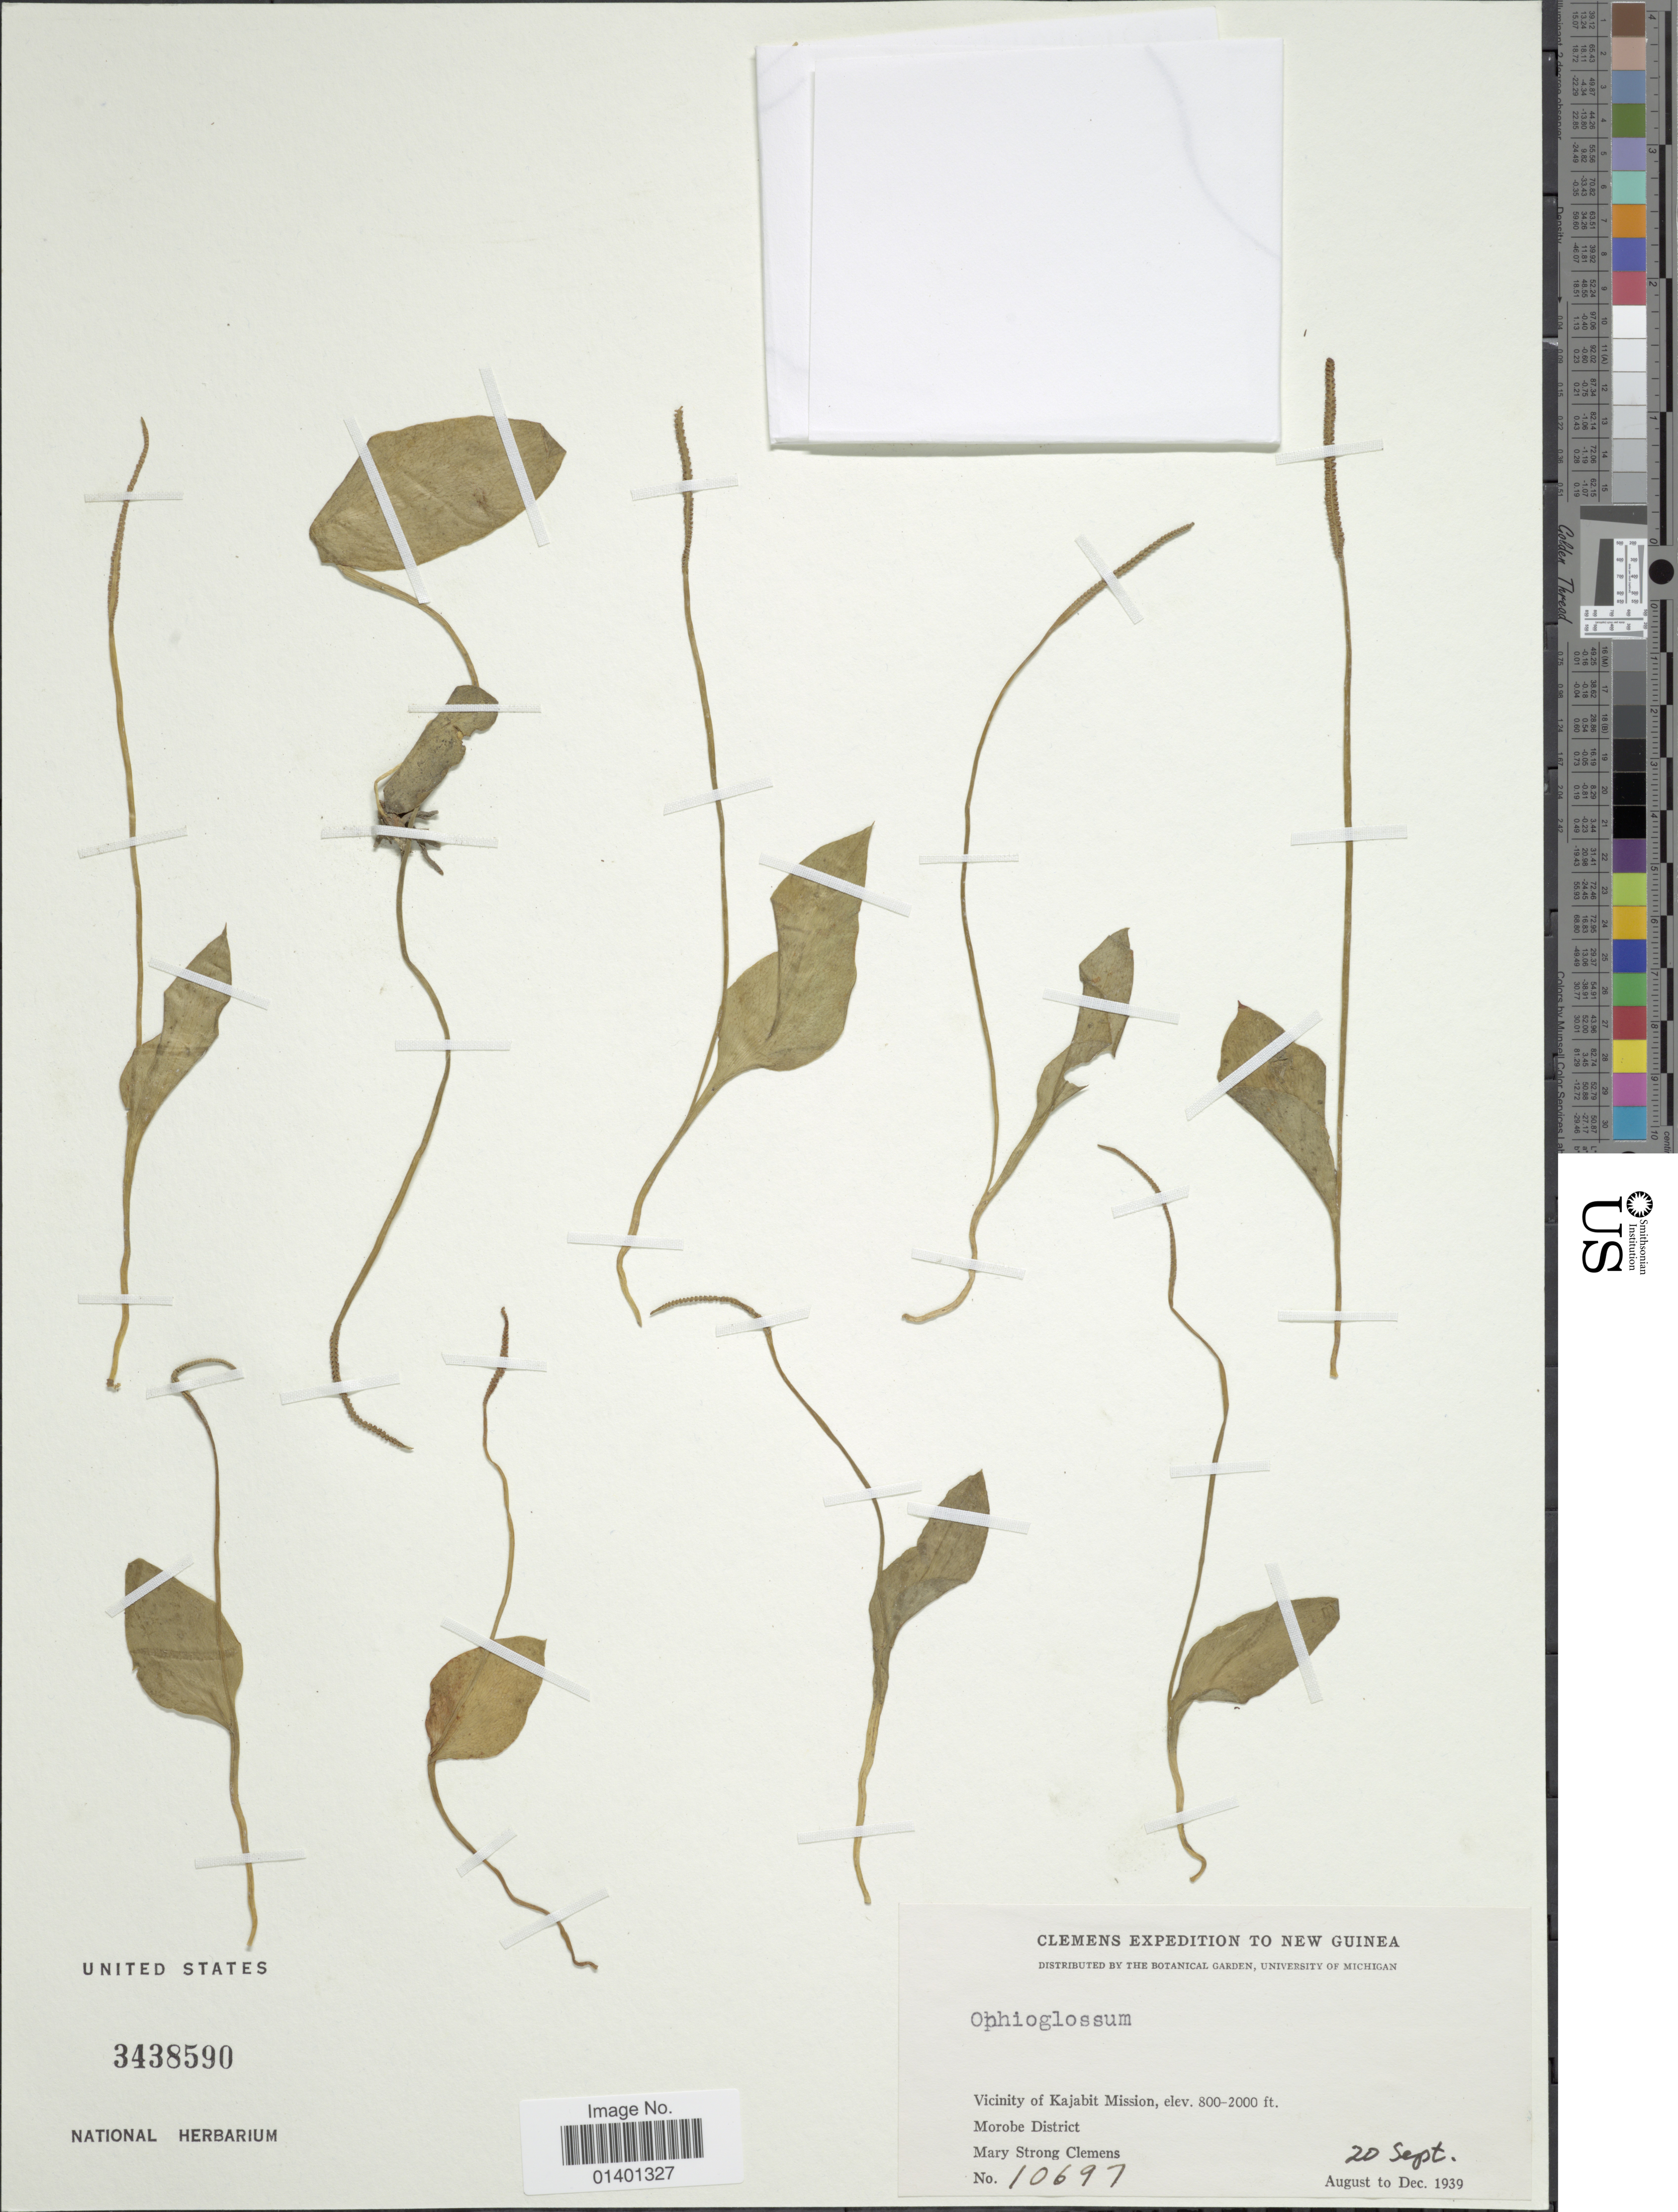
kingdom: Plantae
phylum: Tracheophyta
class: Polypodiopsida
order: Ophioglossales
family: Ophioglossaceae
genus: Ophioglossum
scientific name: Ophioglossum reticulatum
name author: L.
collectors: M. S. Clemens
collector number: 10697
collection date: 1939-09-20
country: Papua New Guinea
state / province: Morobe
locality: New Guinea, Vicinity of Kajabit Mission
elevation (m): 244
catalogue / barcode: US 3438590